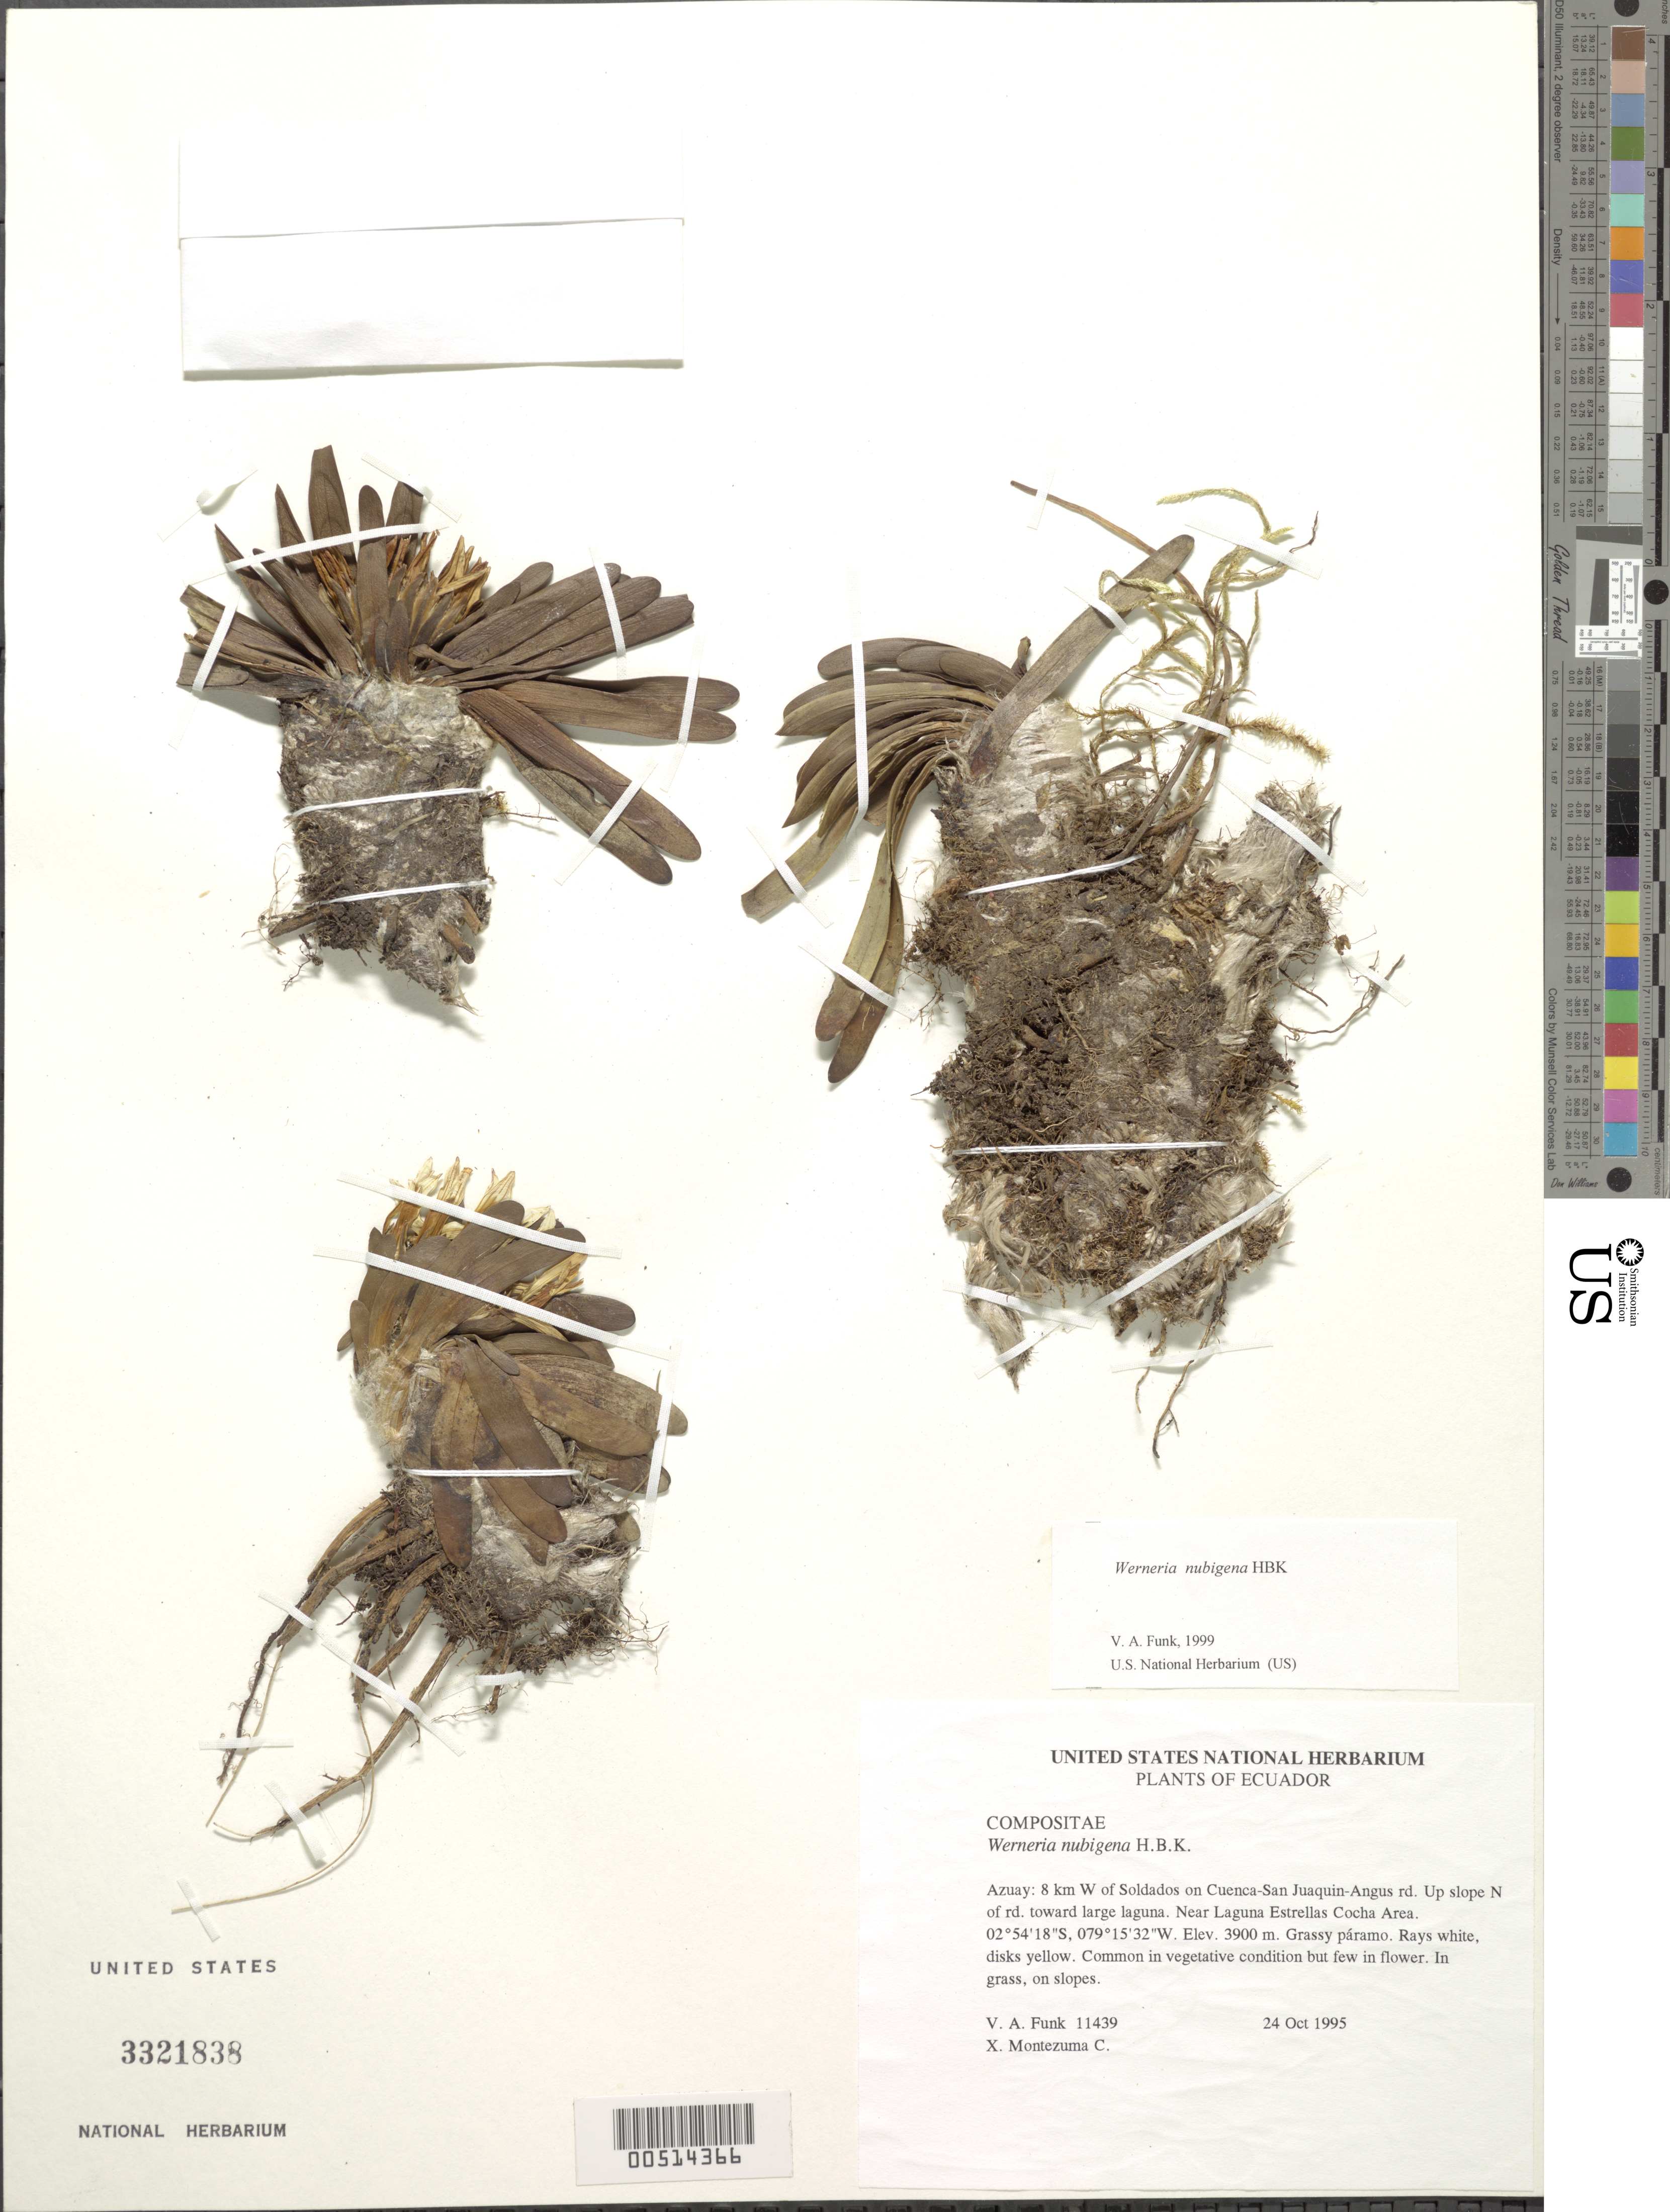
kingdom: Plantae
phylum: Tracheophyta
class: Magnoliopsida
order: Asterales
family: Asteraceae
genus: Werneria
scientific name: Werneria nubigena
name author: Kunth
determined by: Funk, Vicki A., (BOT), Smithsonian Institution - National Museum of Natural History (UNITED STATES)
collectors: V. Funk & X. Montezuma C.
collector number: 11439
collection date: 1995-10-24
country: Ecuador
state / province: Azuay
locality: Soldados, 8 km W of, on Cuenca-San Juaquin-Angus rd. Up slope N of rd. toward large laguna. Near Laguna Estrellas Cocha Area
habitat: Grassy páramo; in grass, on slopes; ETC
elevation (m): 3900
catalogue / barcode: US 3321838